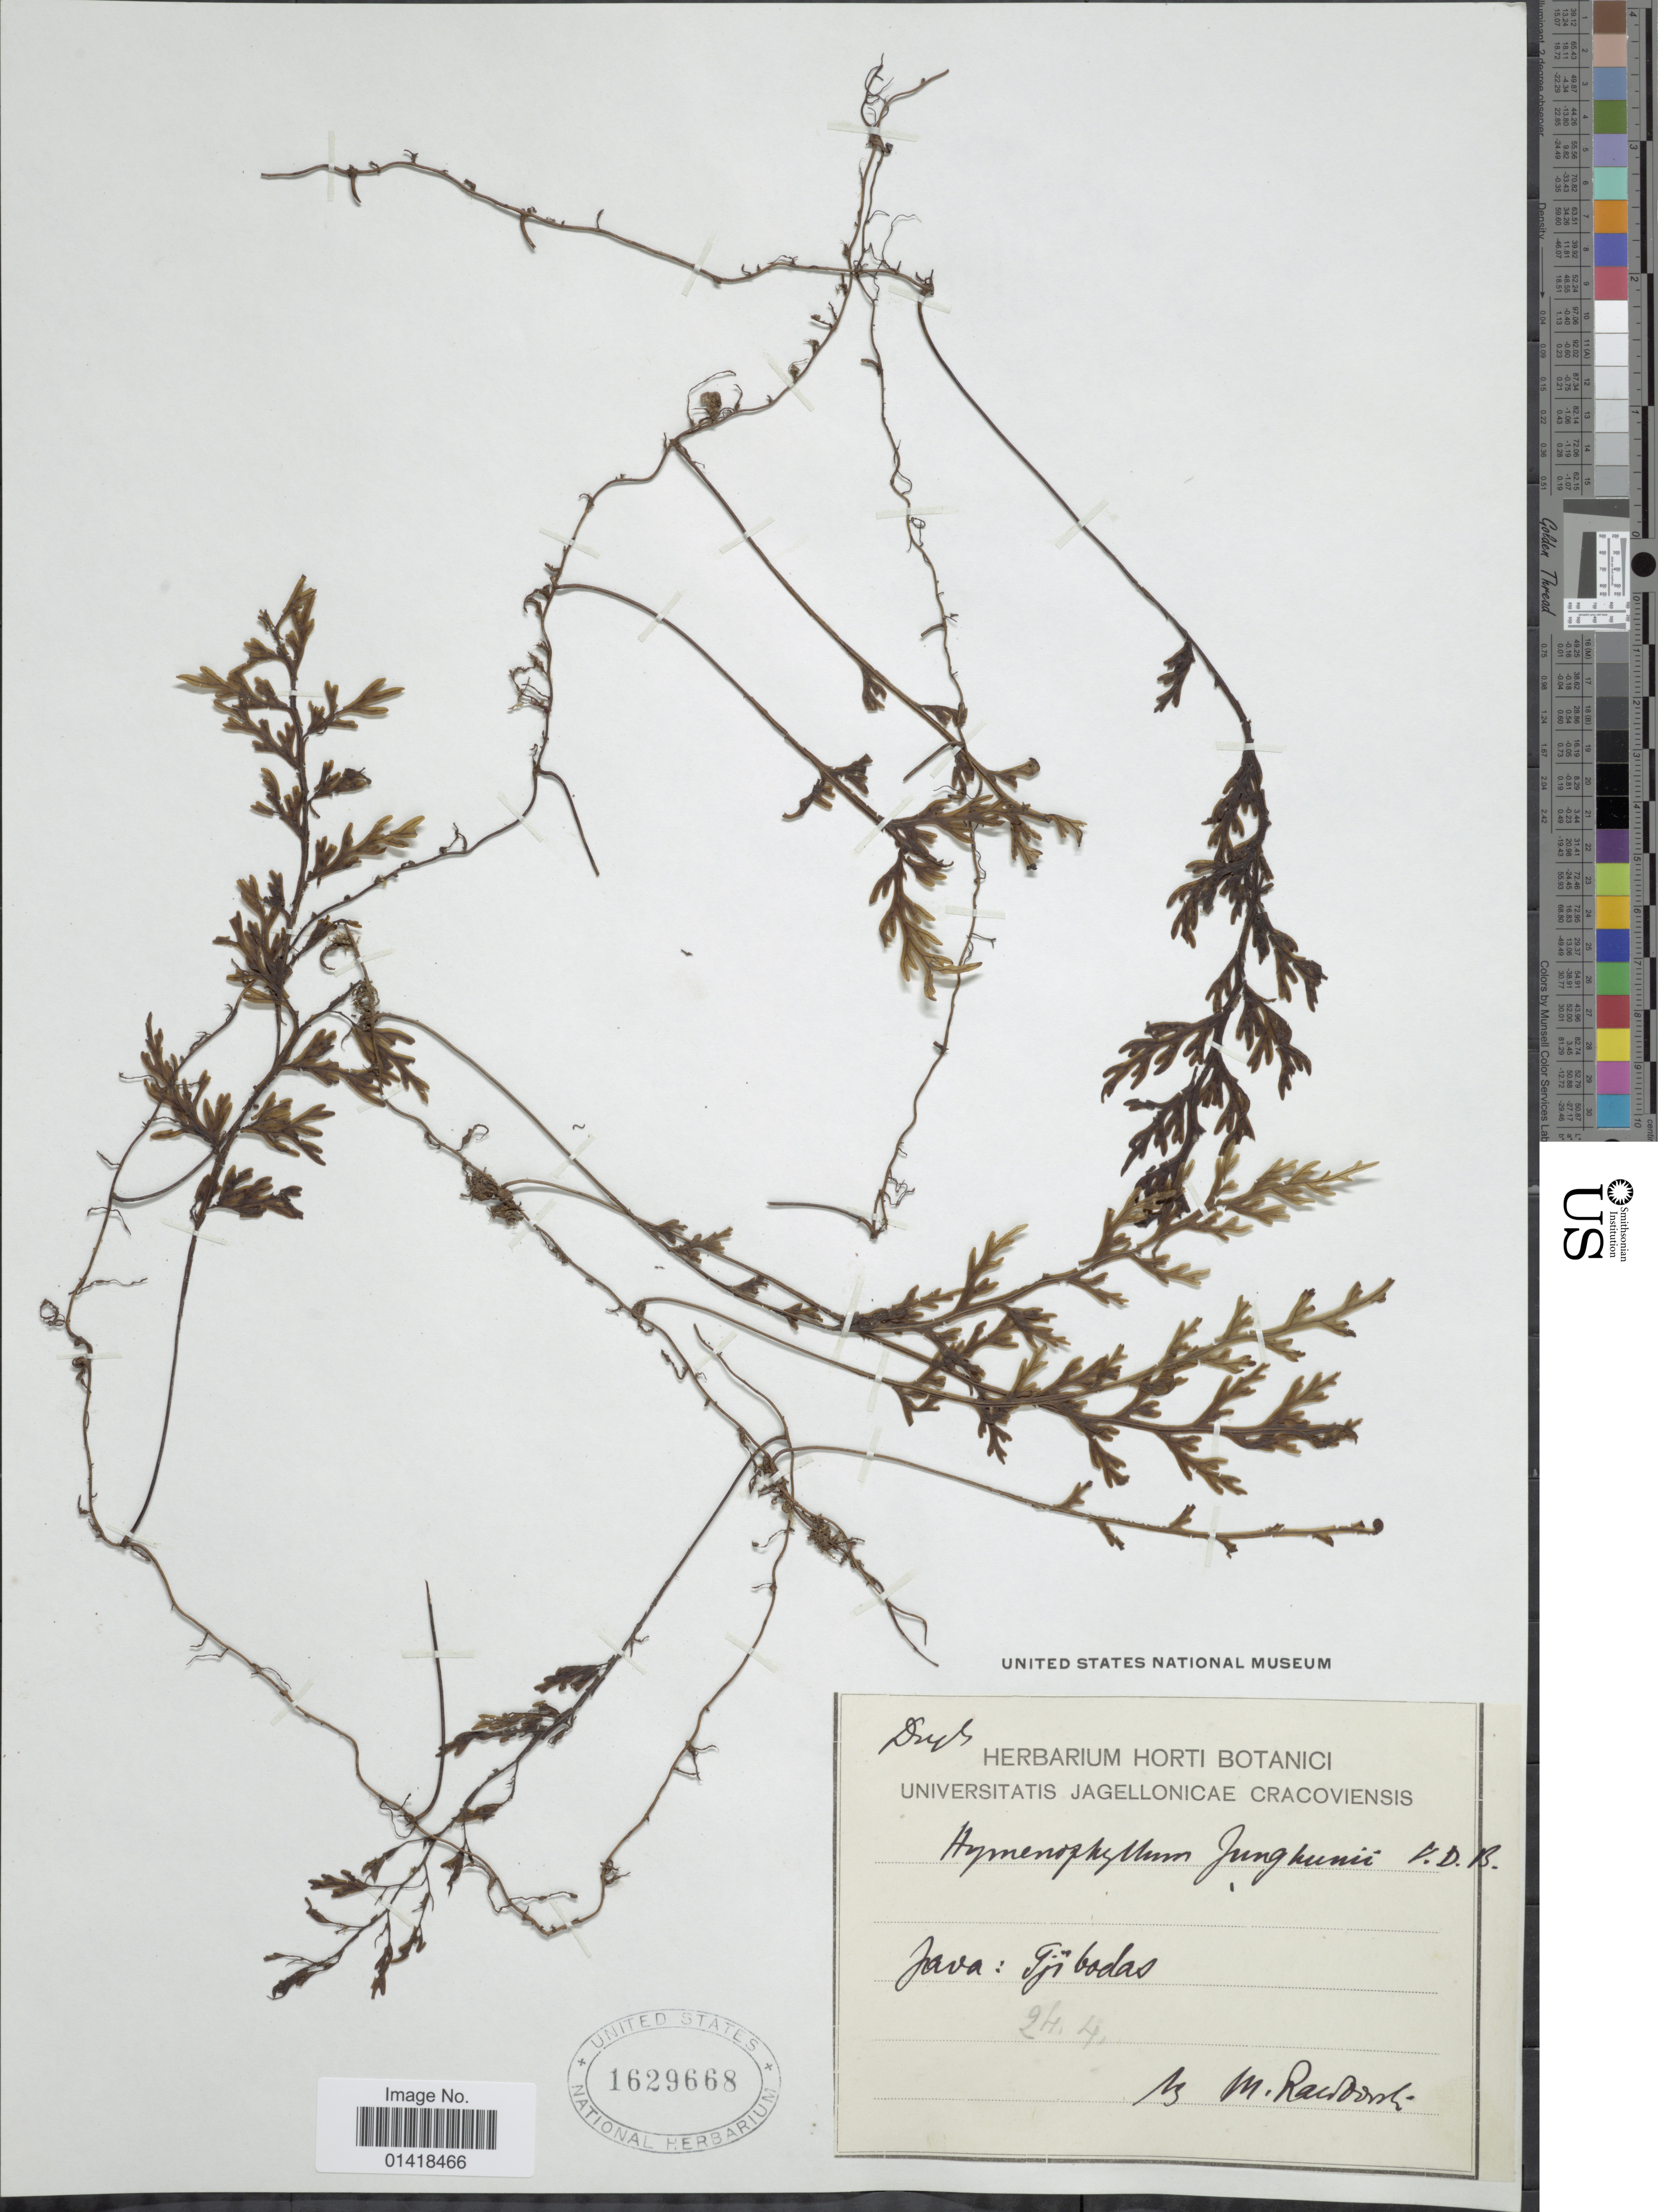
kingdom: Plantae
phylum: Tracheophyta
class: Polypodiopsida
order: Hymenophyllales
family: Hymenophyllaceae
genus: Hymenophyllum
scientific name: Hymenophyllum junghuhnii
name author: Bosch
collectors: M. Raciborski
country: Indonesia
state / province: Java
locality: Tjibodas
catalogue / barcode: US 1629668